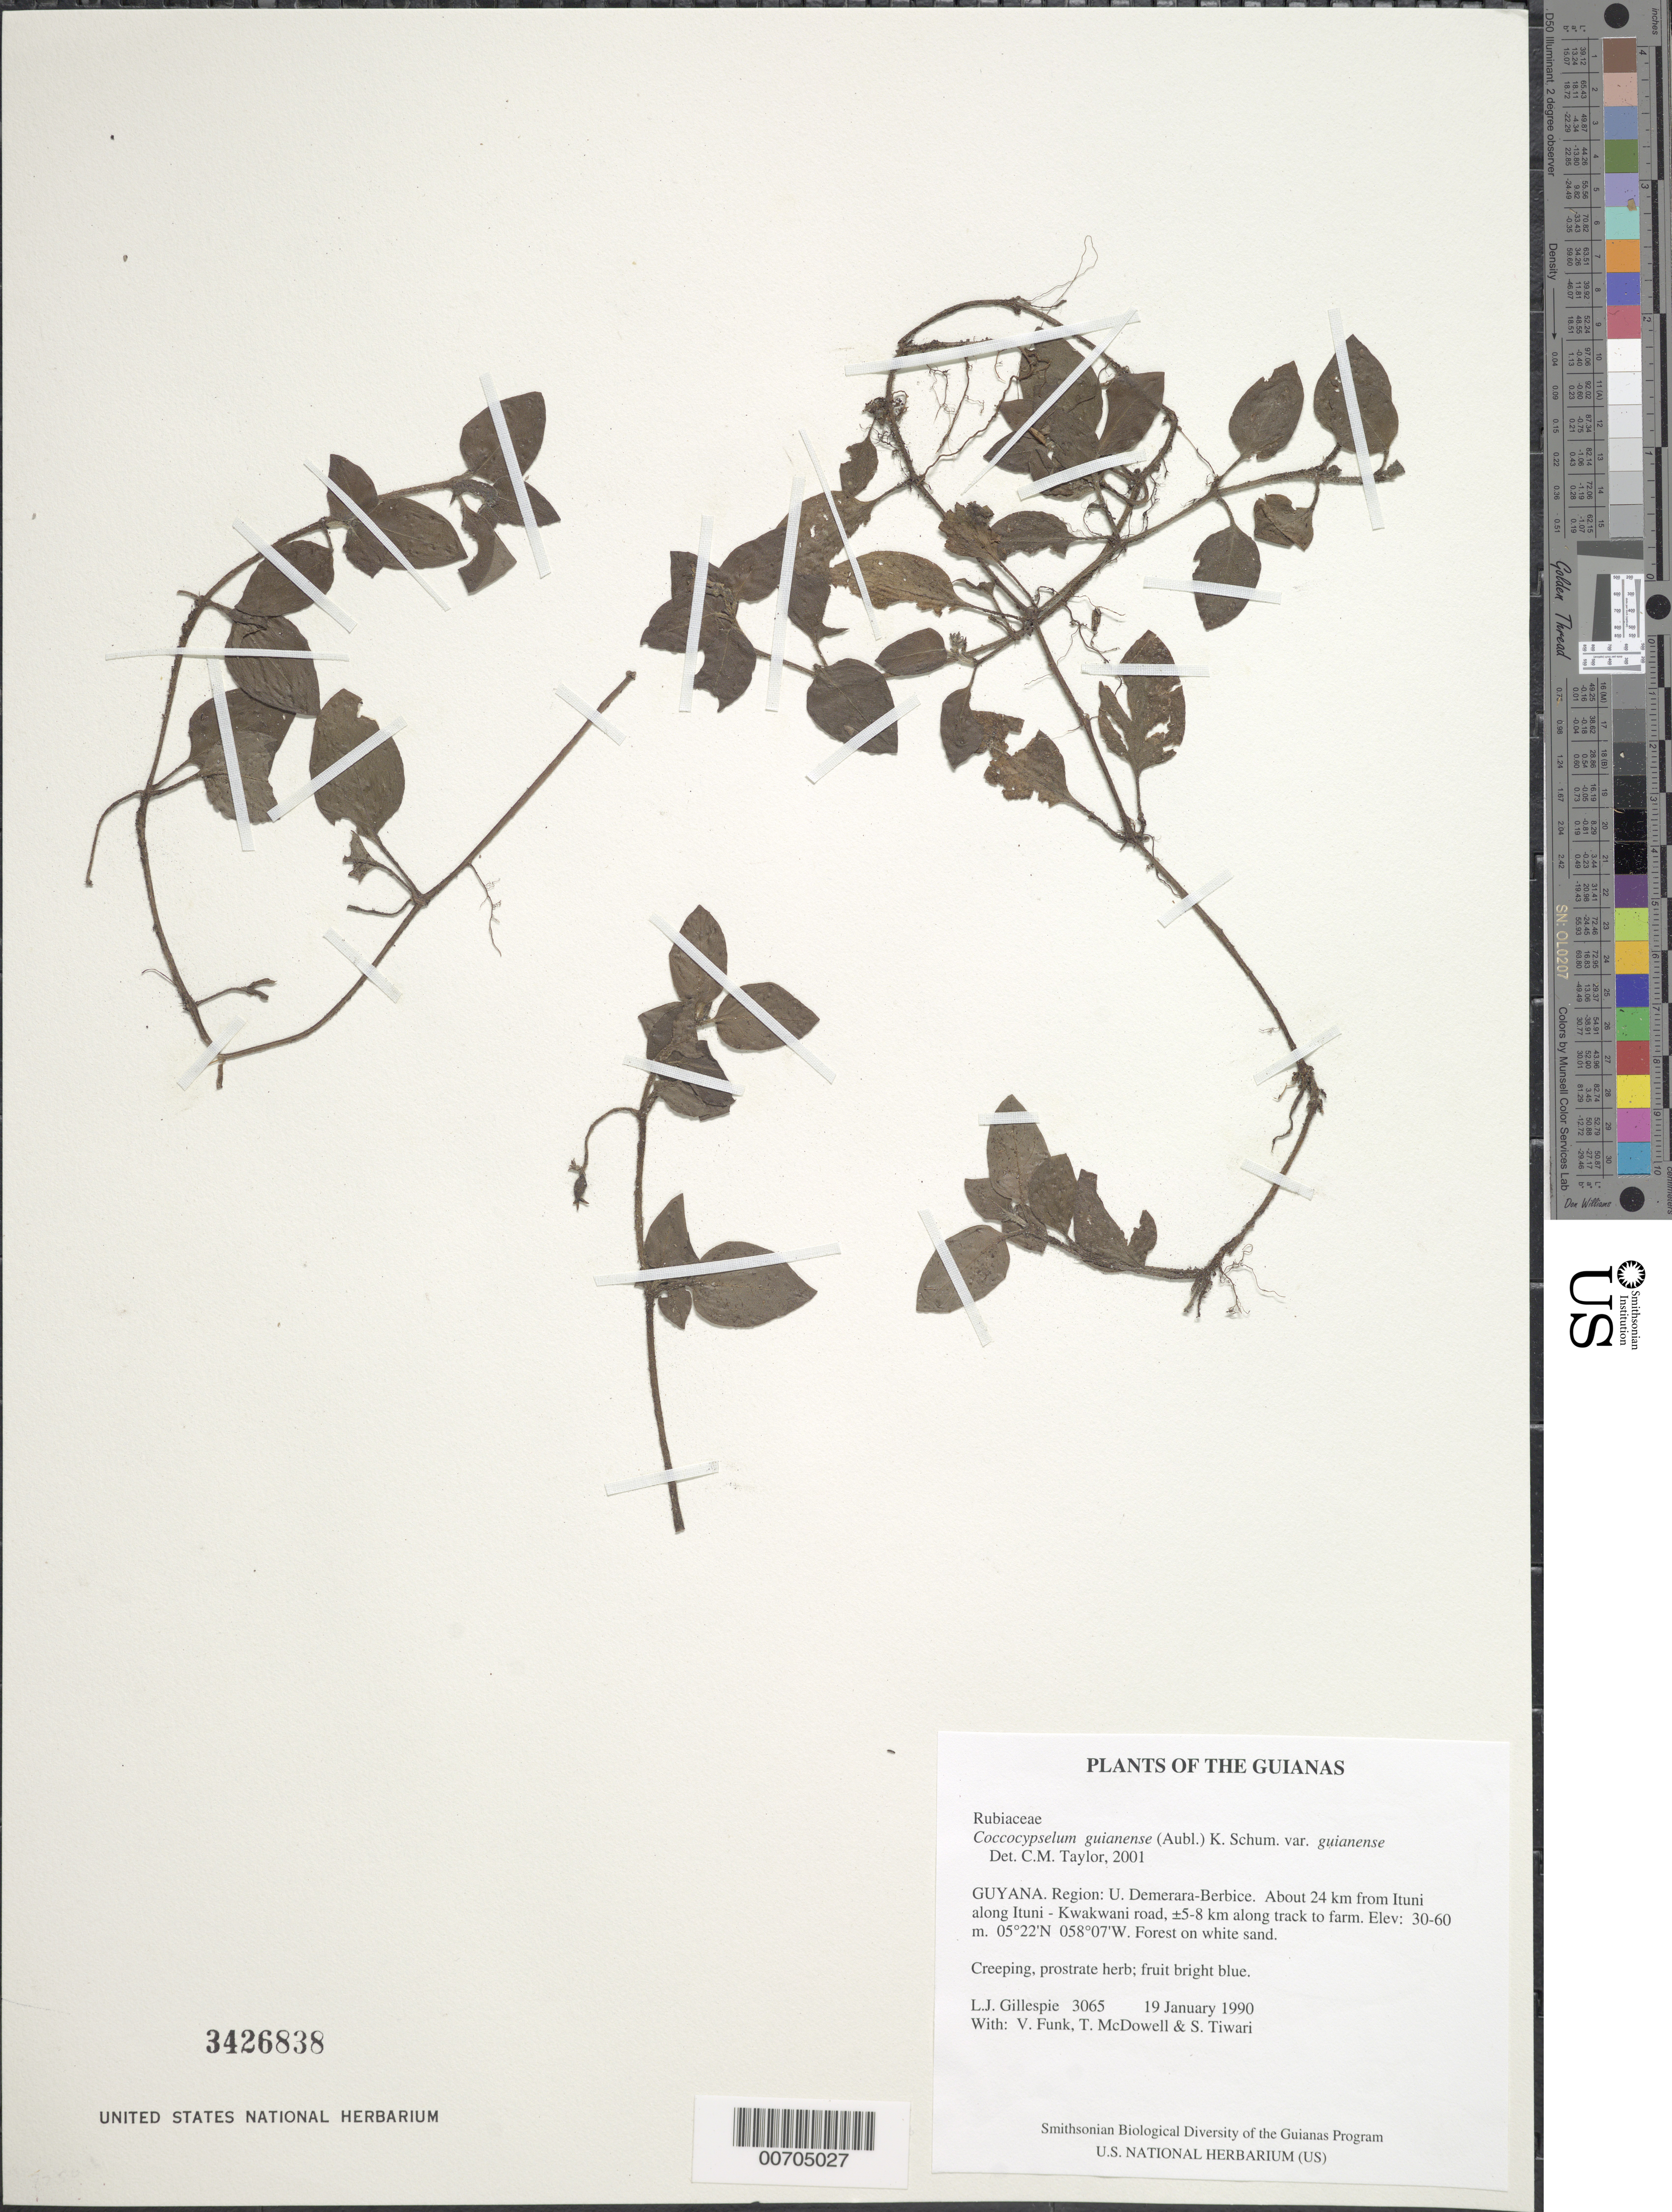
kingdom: Plantae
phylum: Tracheophyta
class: Magnoliopsida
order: Gentianales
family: Rubiaceae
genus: Coccocypselum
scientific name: Coccocypselum guianense var. guianense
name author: (Aubl.) K. Schum.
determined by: Taylor, Charlotte M.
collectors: L. J. Gillespie, V. Funk, T. McDowell & S. Tiwari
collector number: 3065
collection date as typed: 19 January 1990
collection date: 1990-01-19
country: Guyana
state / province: U. Demerara-Berbice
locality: About 24 km from Ituni along Ituni - Kwakwani road, ±5-8 km along track to farm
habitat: Forest on white sand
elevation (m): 30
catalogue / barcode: US 3426838